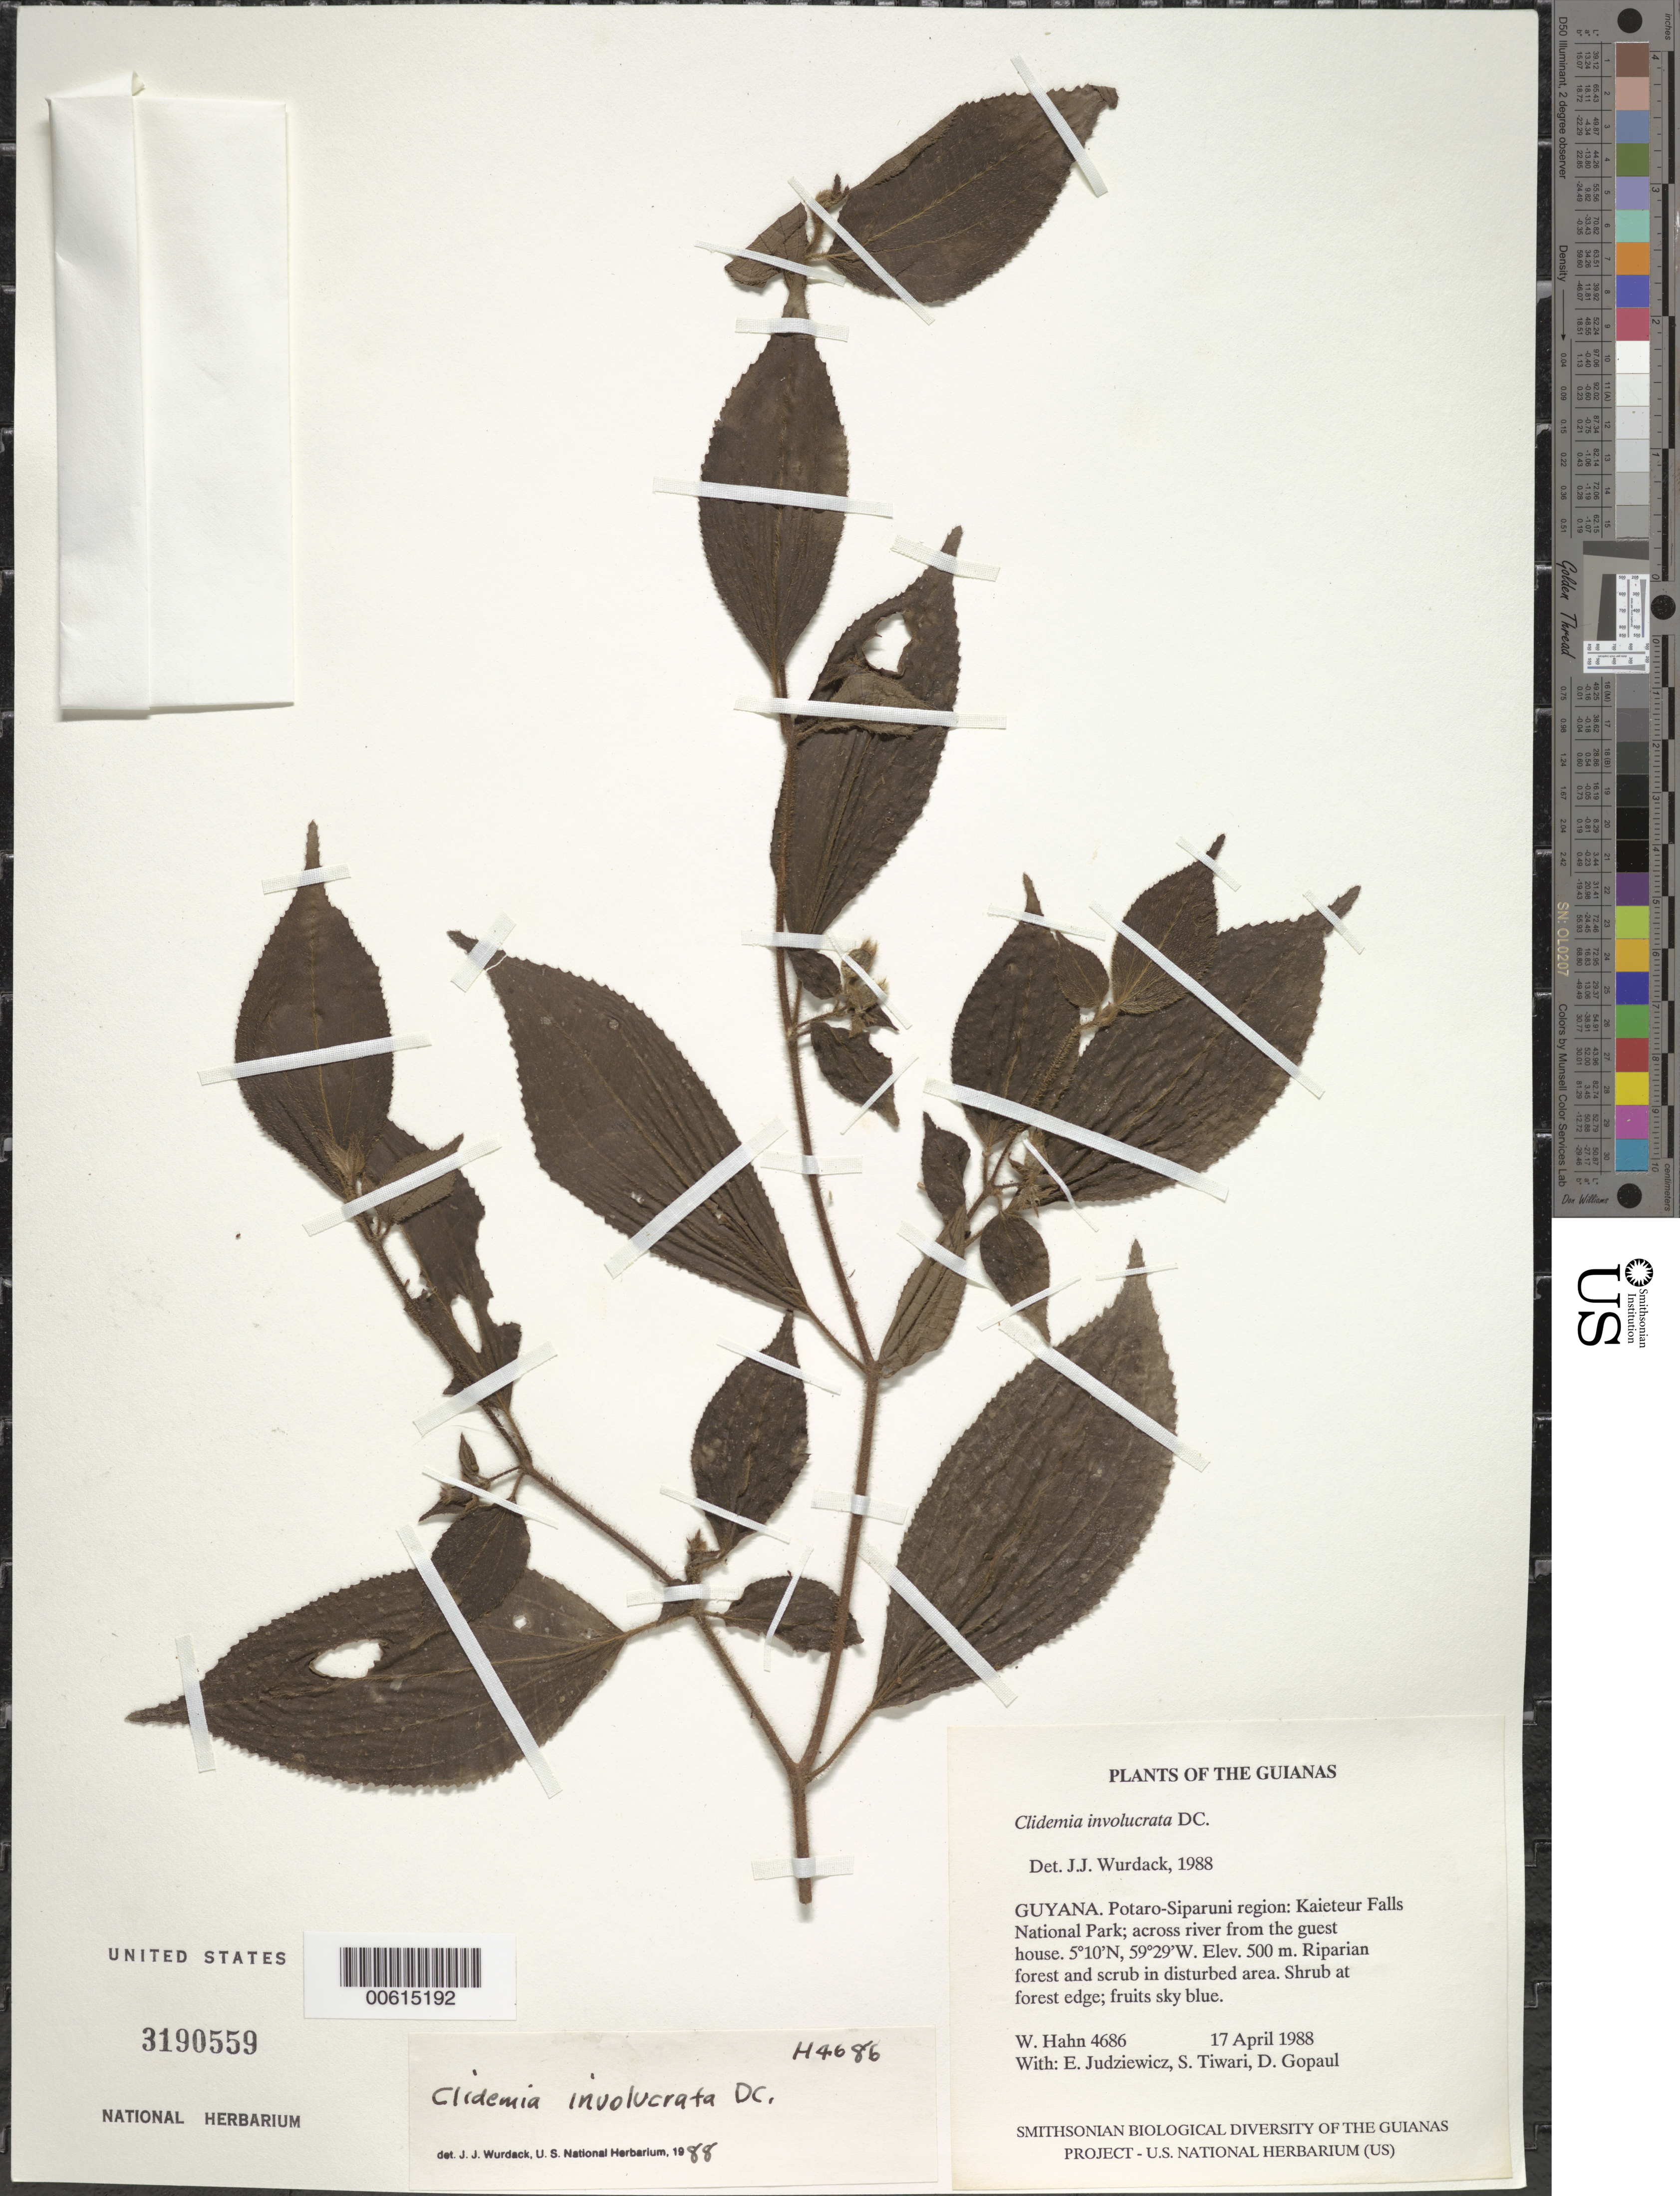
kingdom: Plantae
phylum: Tracheophyta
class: Magnoliopsida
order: Myrtales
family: Melastomataceae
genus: Clidemia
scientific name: Clidemia involucrata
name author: DC.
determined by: Wurdack, John J., (US), US (UNITED STATES)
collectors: W. Hahn, E. J. Judziewicz, S. Tiwari & D. Gopaul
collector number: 4686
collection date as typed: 17 April 1988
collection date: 1988-04-17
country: Guyana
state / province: Potaro-Siparuni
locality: Kaieteur Falls National Park; across river from the guest house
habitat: Riparian forest and scrub in disturbed area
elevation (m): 500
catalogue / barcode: US 3190559